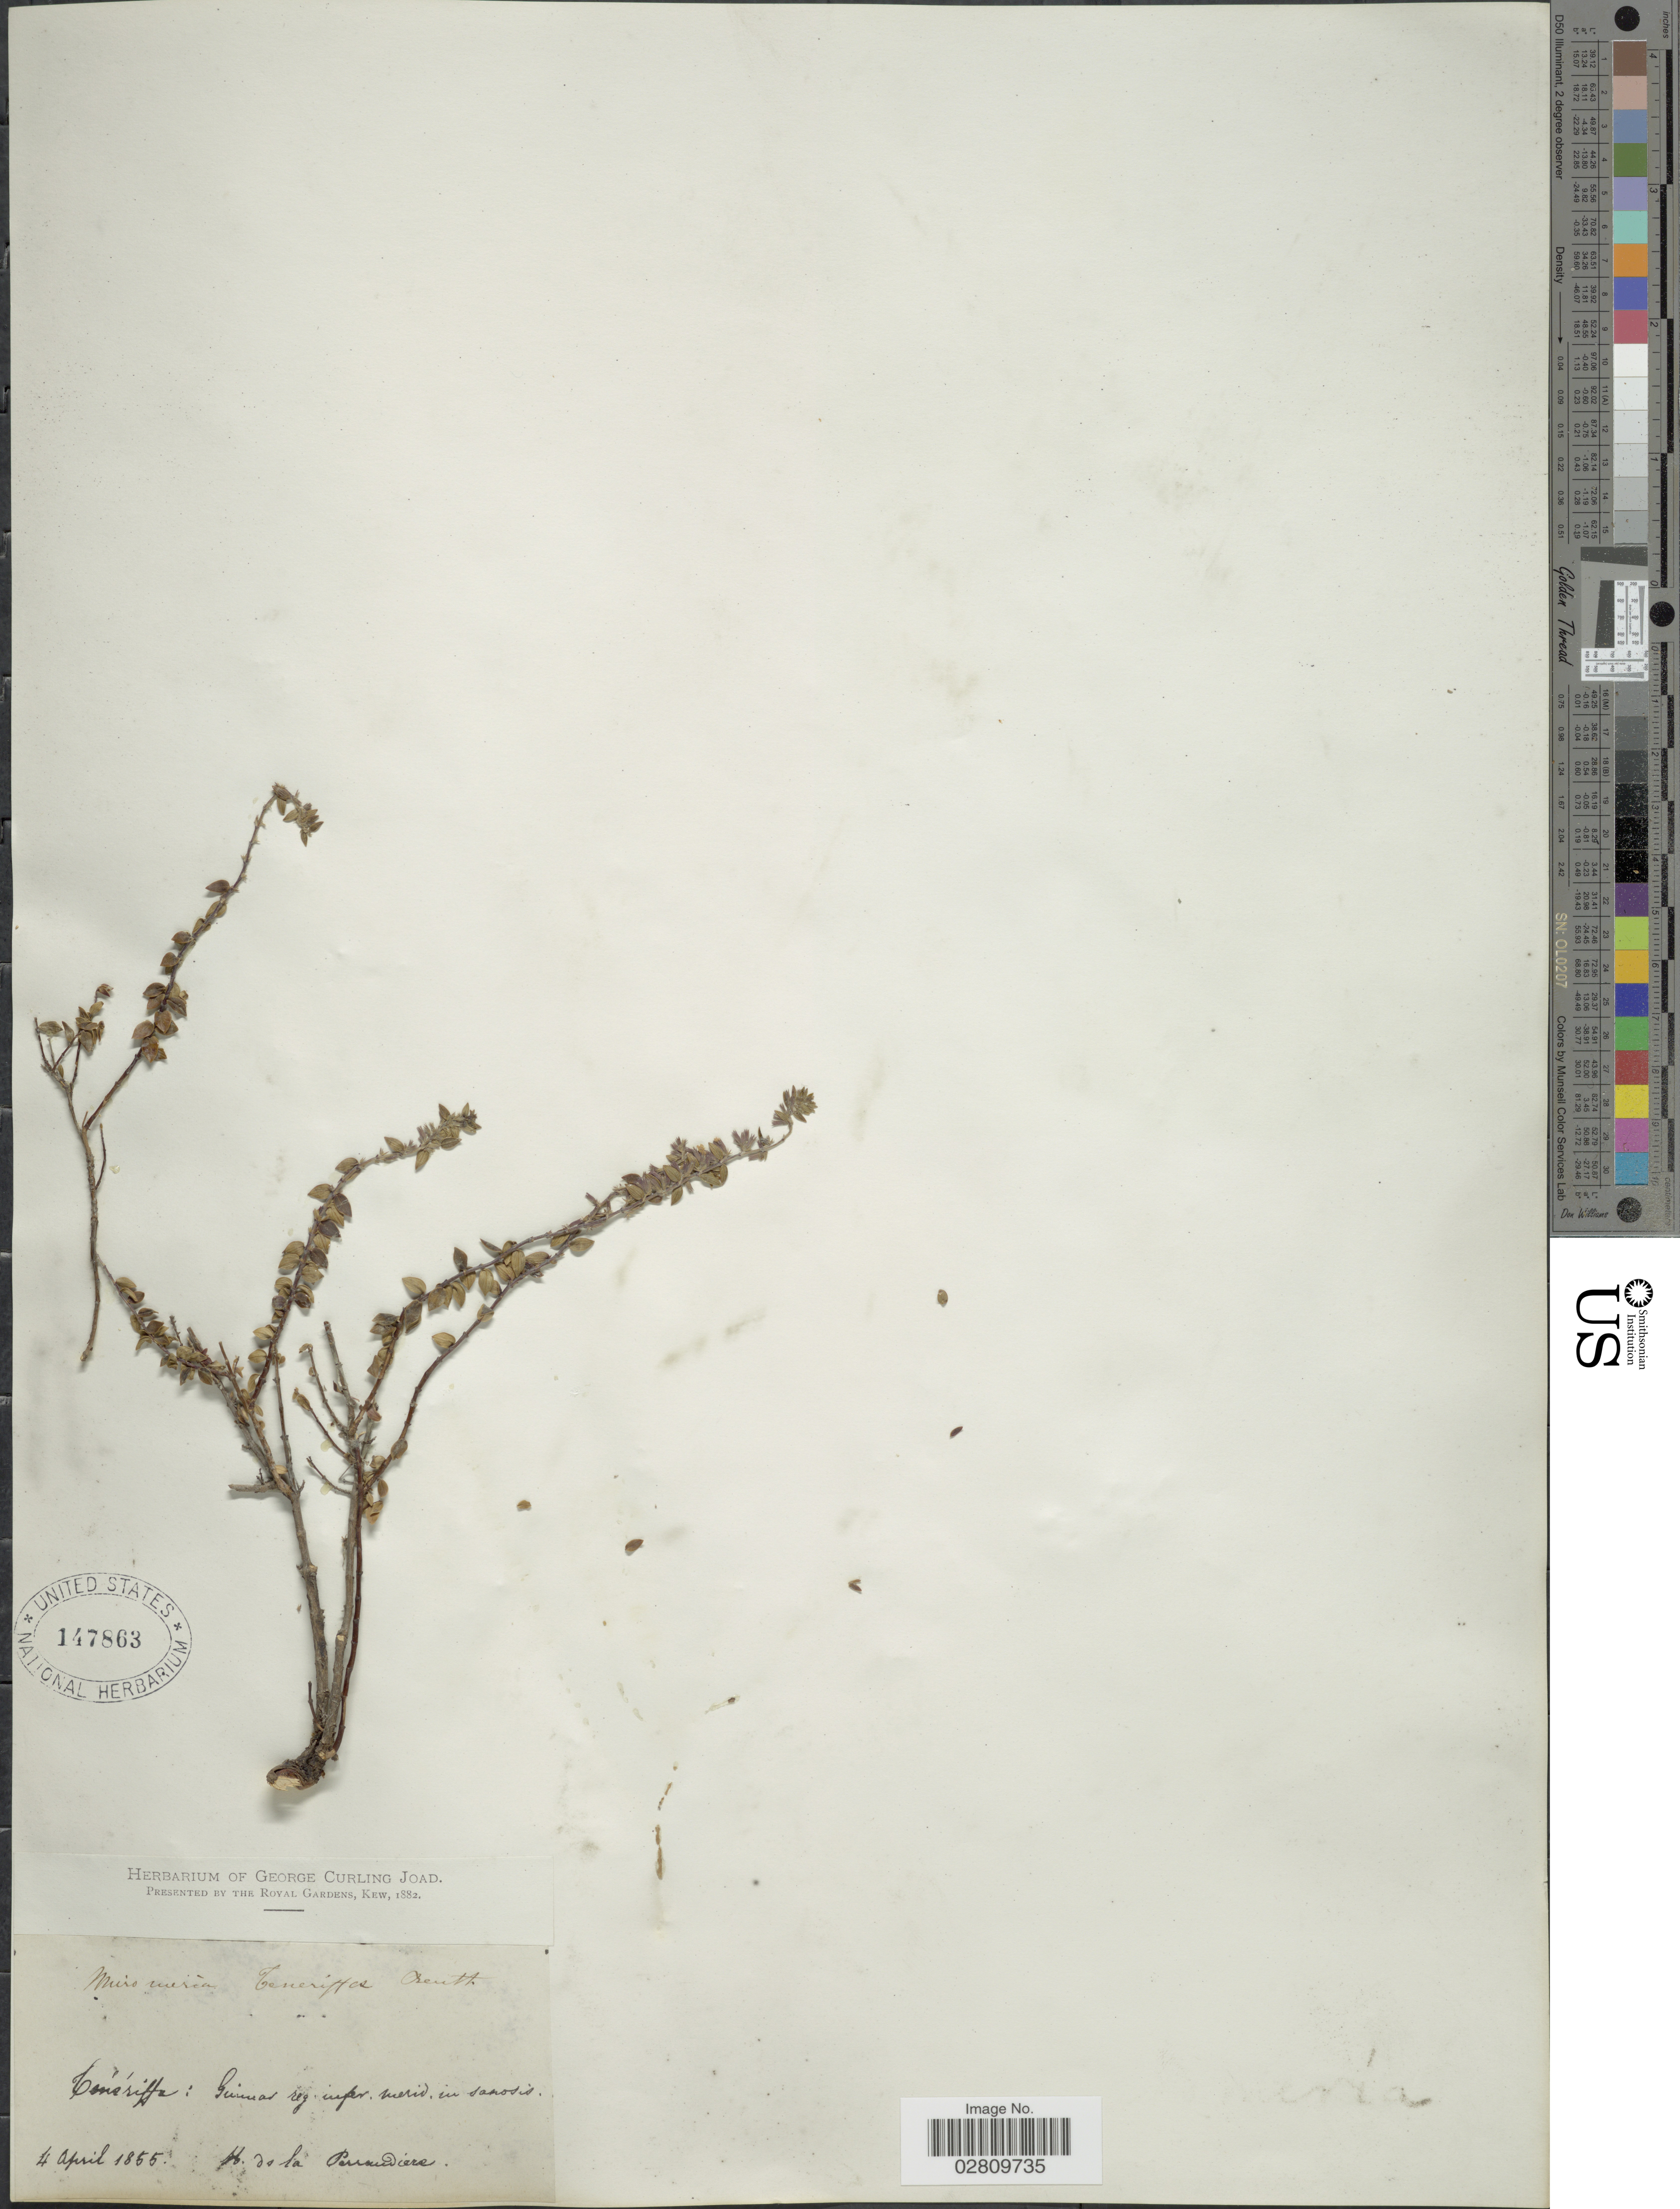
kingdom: Plantae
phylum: Tracheophyta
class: Magnoliopsida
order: Lamiales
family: Lamiaceae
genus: Micromeria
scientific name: Micromeria teneriffae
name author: (Poir.) Benth. ex G. Don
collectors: H. de la Perraudière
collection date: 1855-04-04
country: Spain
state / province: Canarias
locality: Ténériffa: Guinar reg. inpr. merid. in saxosis.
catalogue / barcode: US 147863